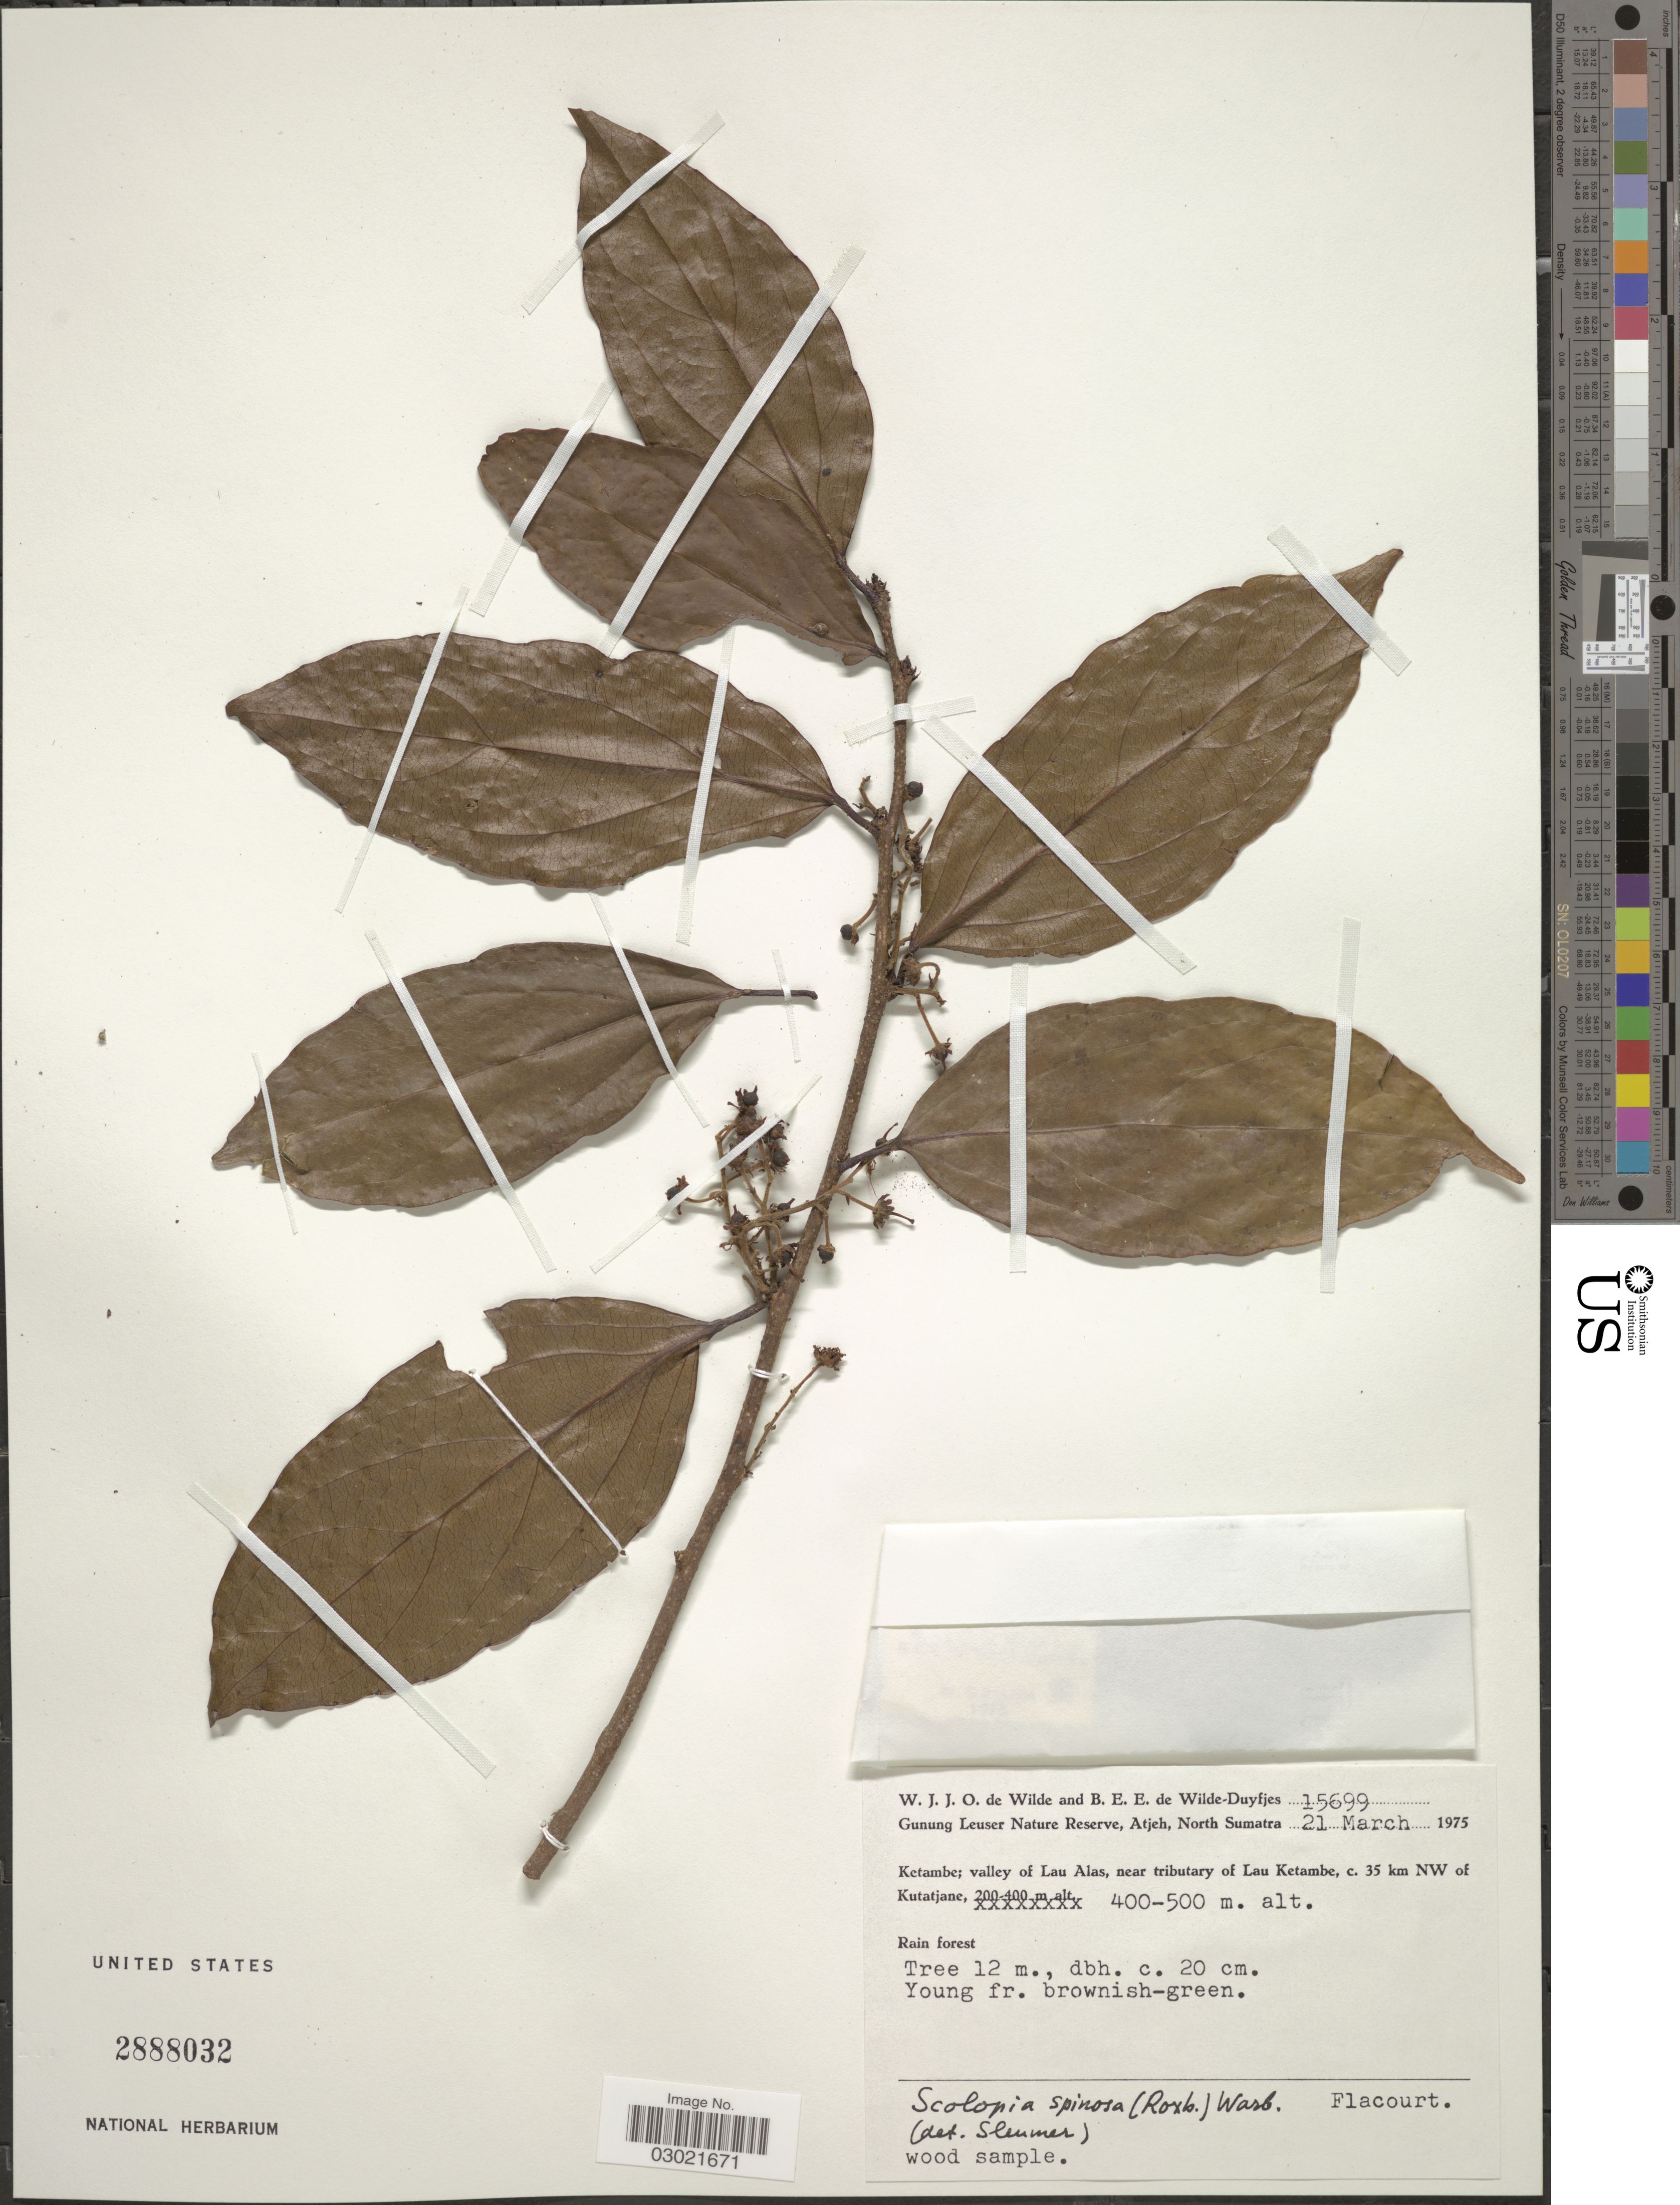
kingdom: Plantae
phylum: Tracheophyta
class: Magnoliopsida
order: Malpighiales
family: Salicaceae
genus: Scolopia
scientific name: Scolopia spinosa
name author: (Roxb.) Warb.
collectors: W. J. de Wilde & B. E. de Wilde-Duyfjes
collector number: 15699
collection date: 1975-03-21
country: Indonesia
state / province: Sumatra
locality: Gunung Leuser Nature Reserve, Atjeh, North Sumatra. Ketambe; valley of Lau Alas, near tributary of Lau Ketambe, c. 35 km NW of Kutatjane.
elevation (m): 400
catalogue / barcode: US 2888032